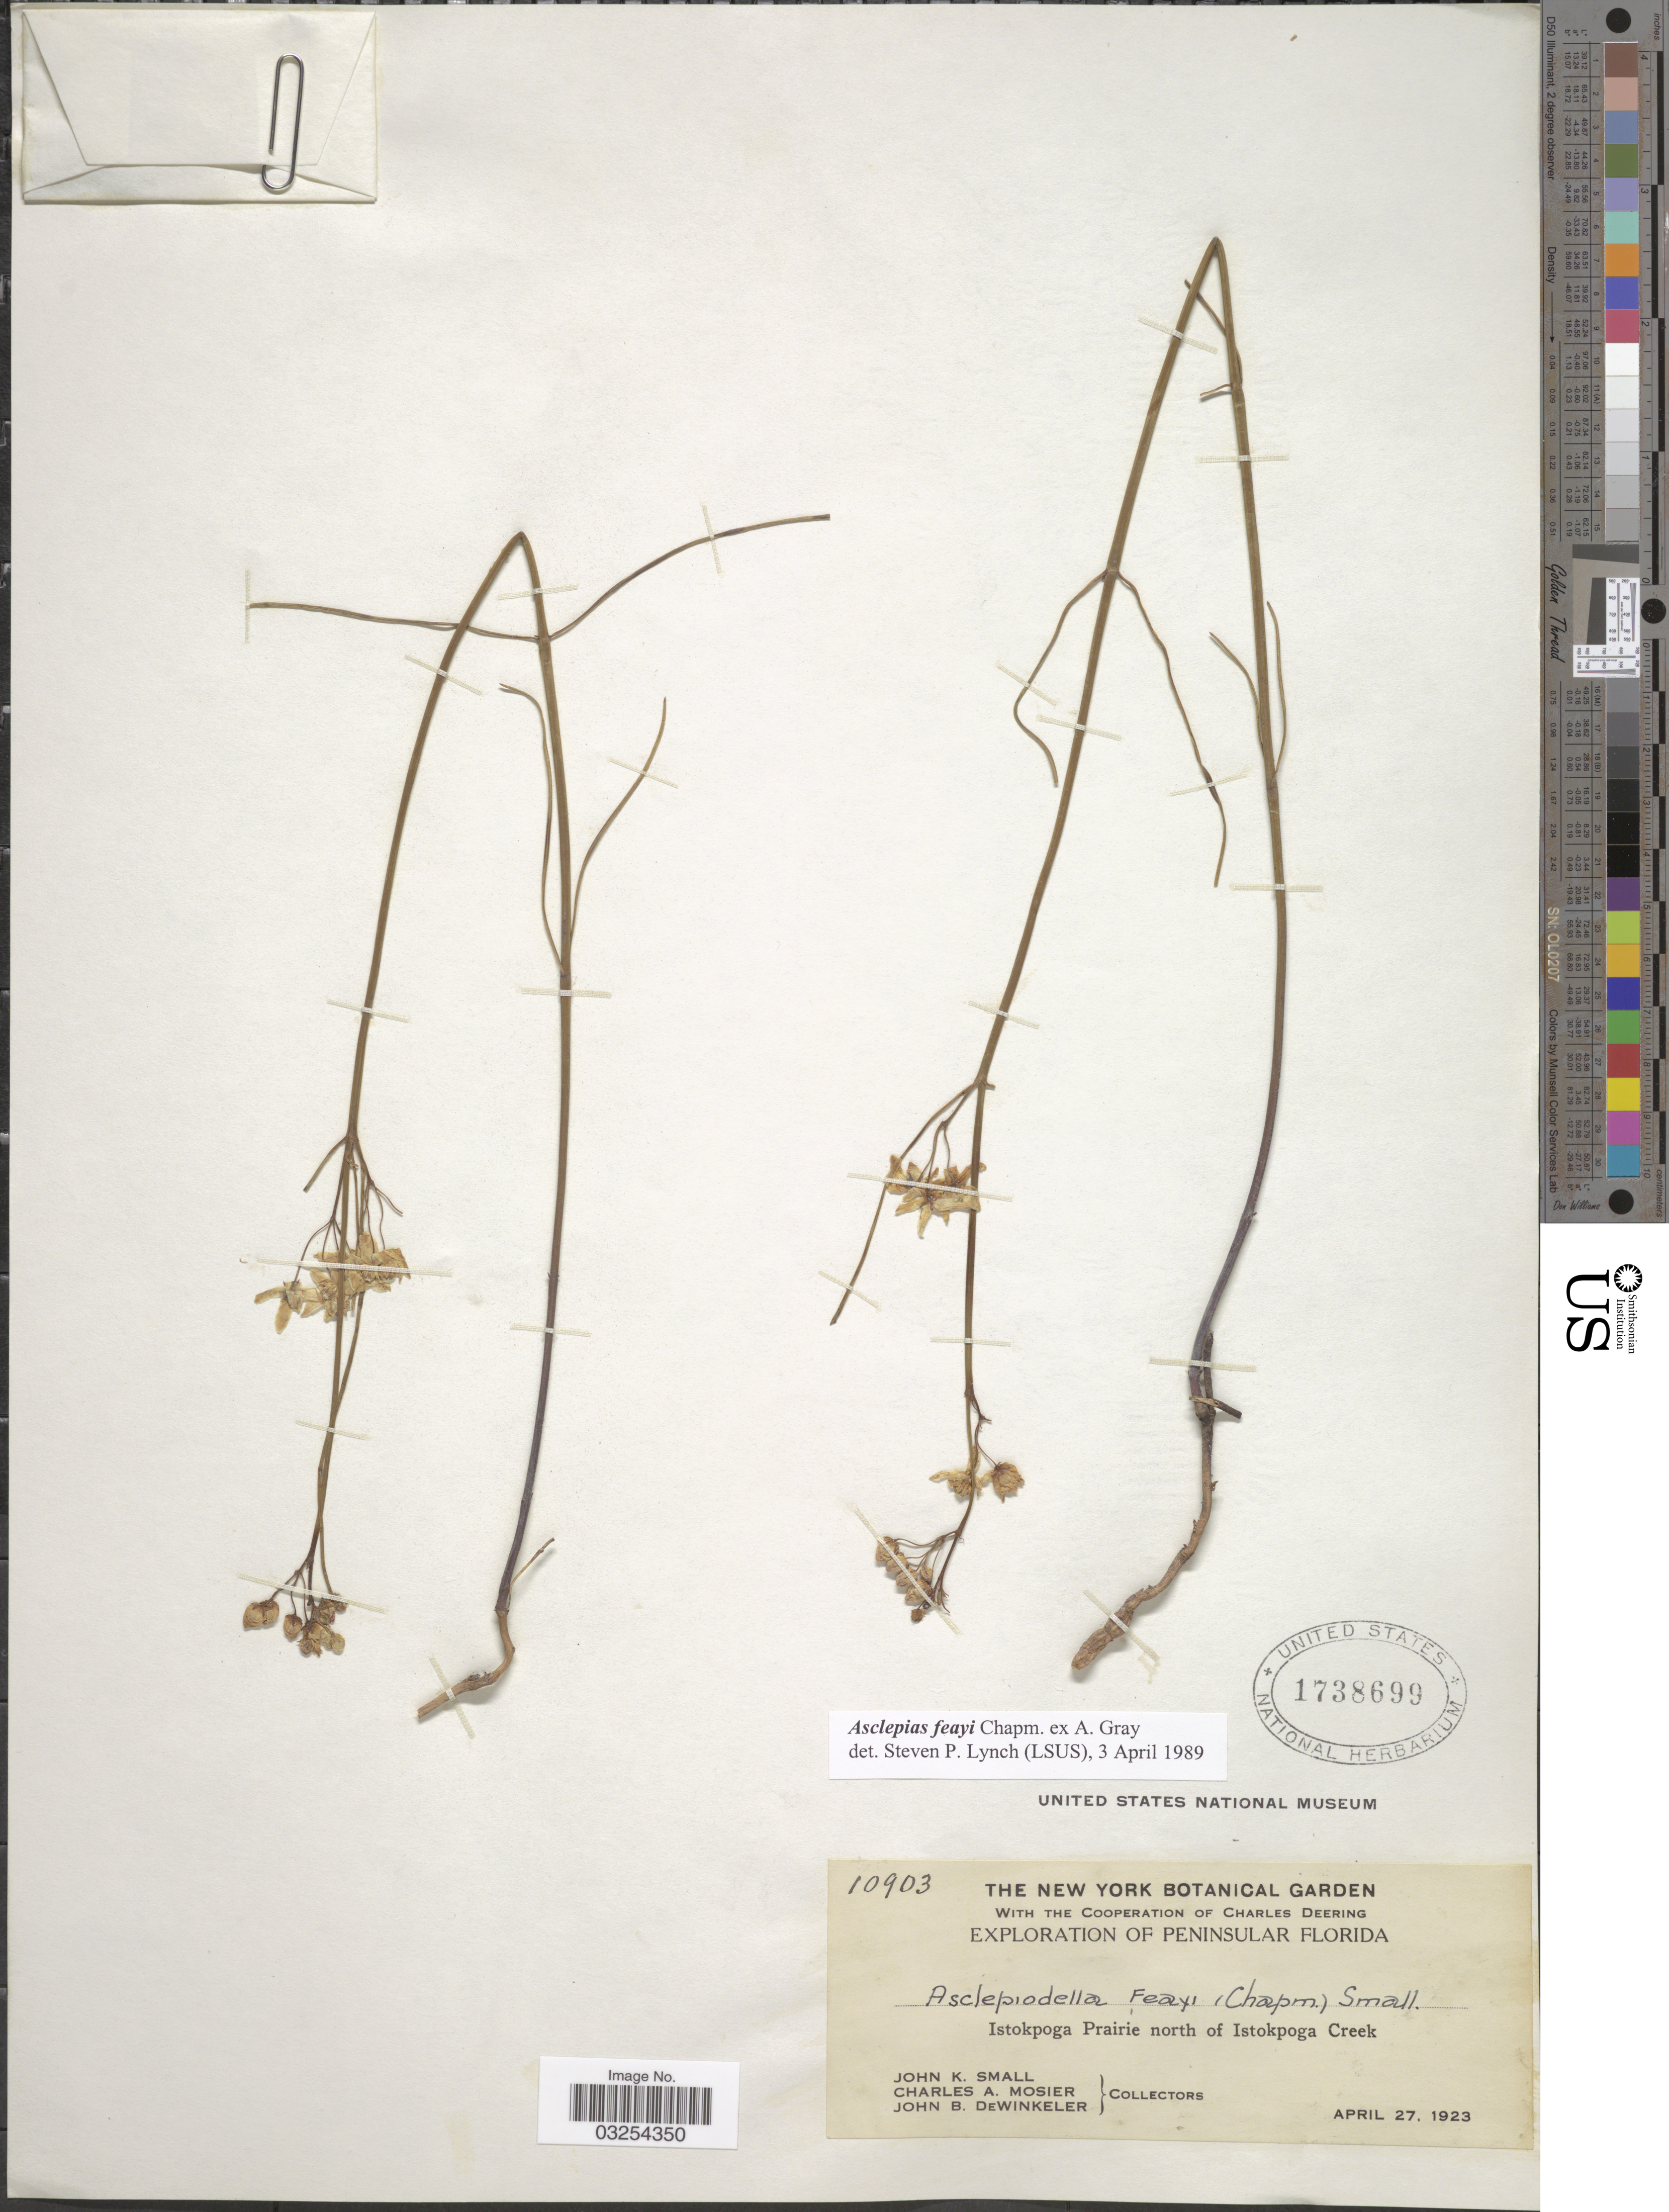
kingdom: Plantae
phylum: Tracheophyta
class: Magnoliopsida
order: Gentianales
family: Apocynaceae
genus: Asclepias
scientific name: Asclepias feayi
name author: Chapm. ex A. Gray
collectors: J. K. Small, C. A. Mosier & J. B. Dewinkeler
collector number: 10903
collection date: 1923-04-27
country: United States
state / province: Florida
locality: Peninsular Florida. Istokpoga Prairie north of Istokpoga Creek.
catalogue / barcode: US 1738699